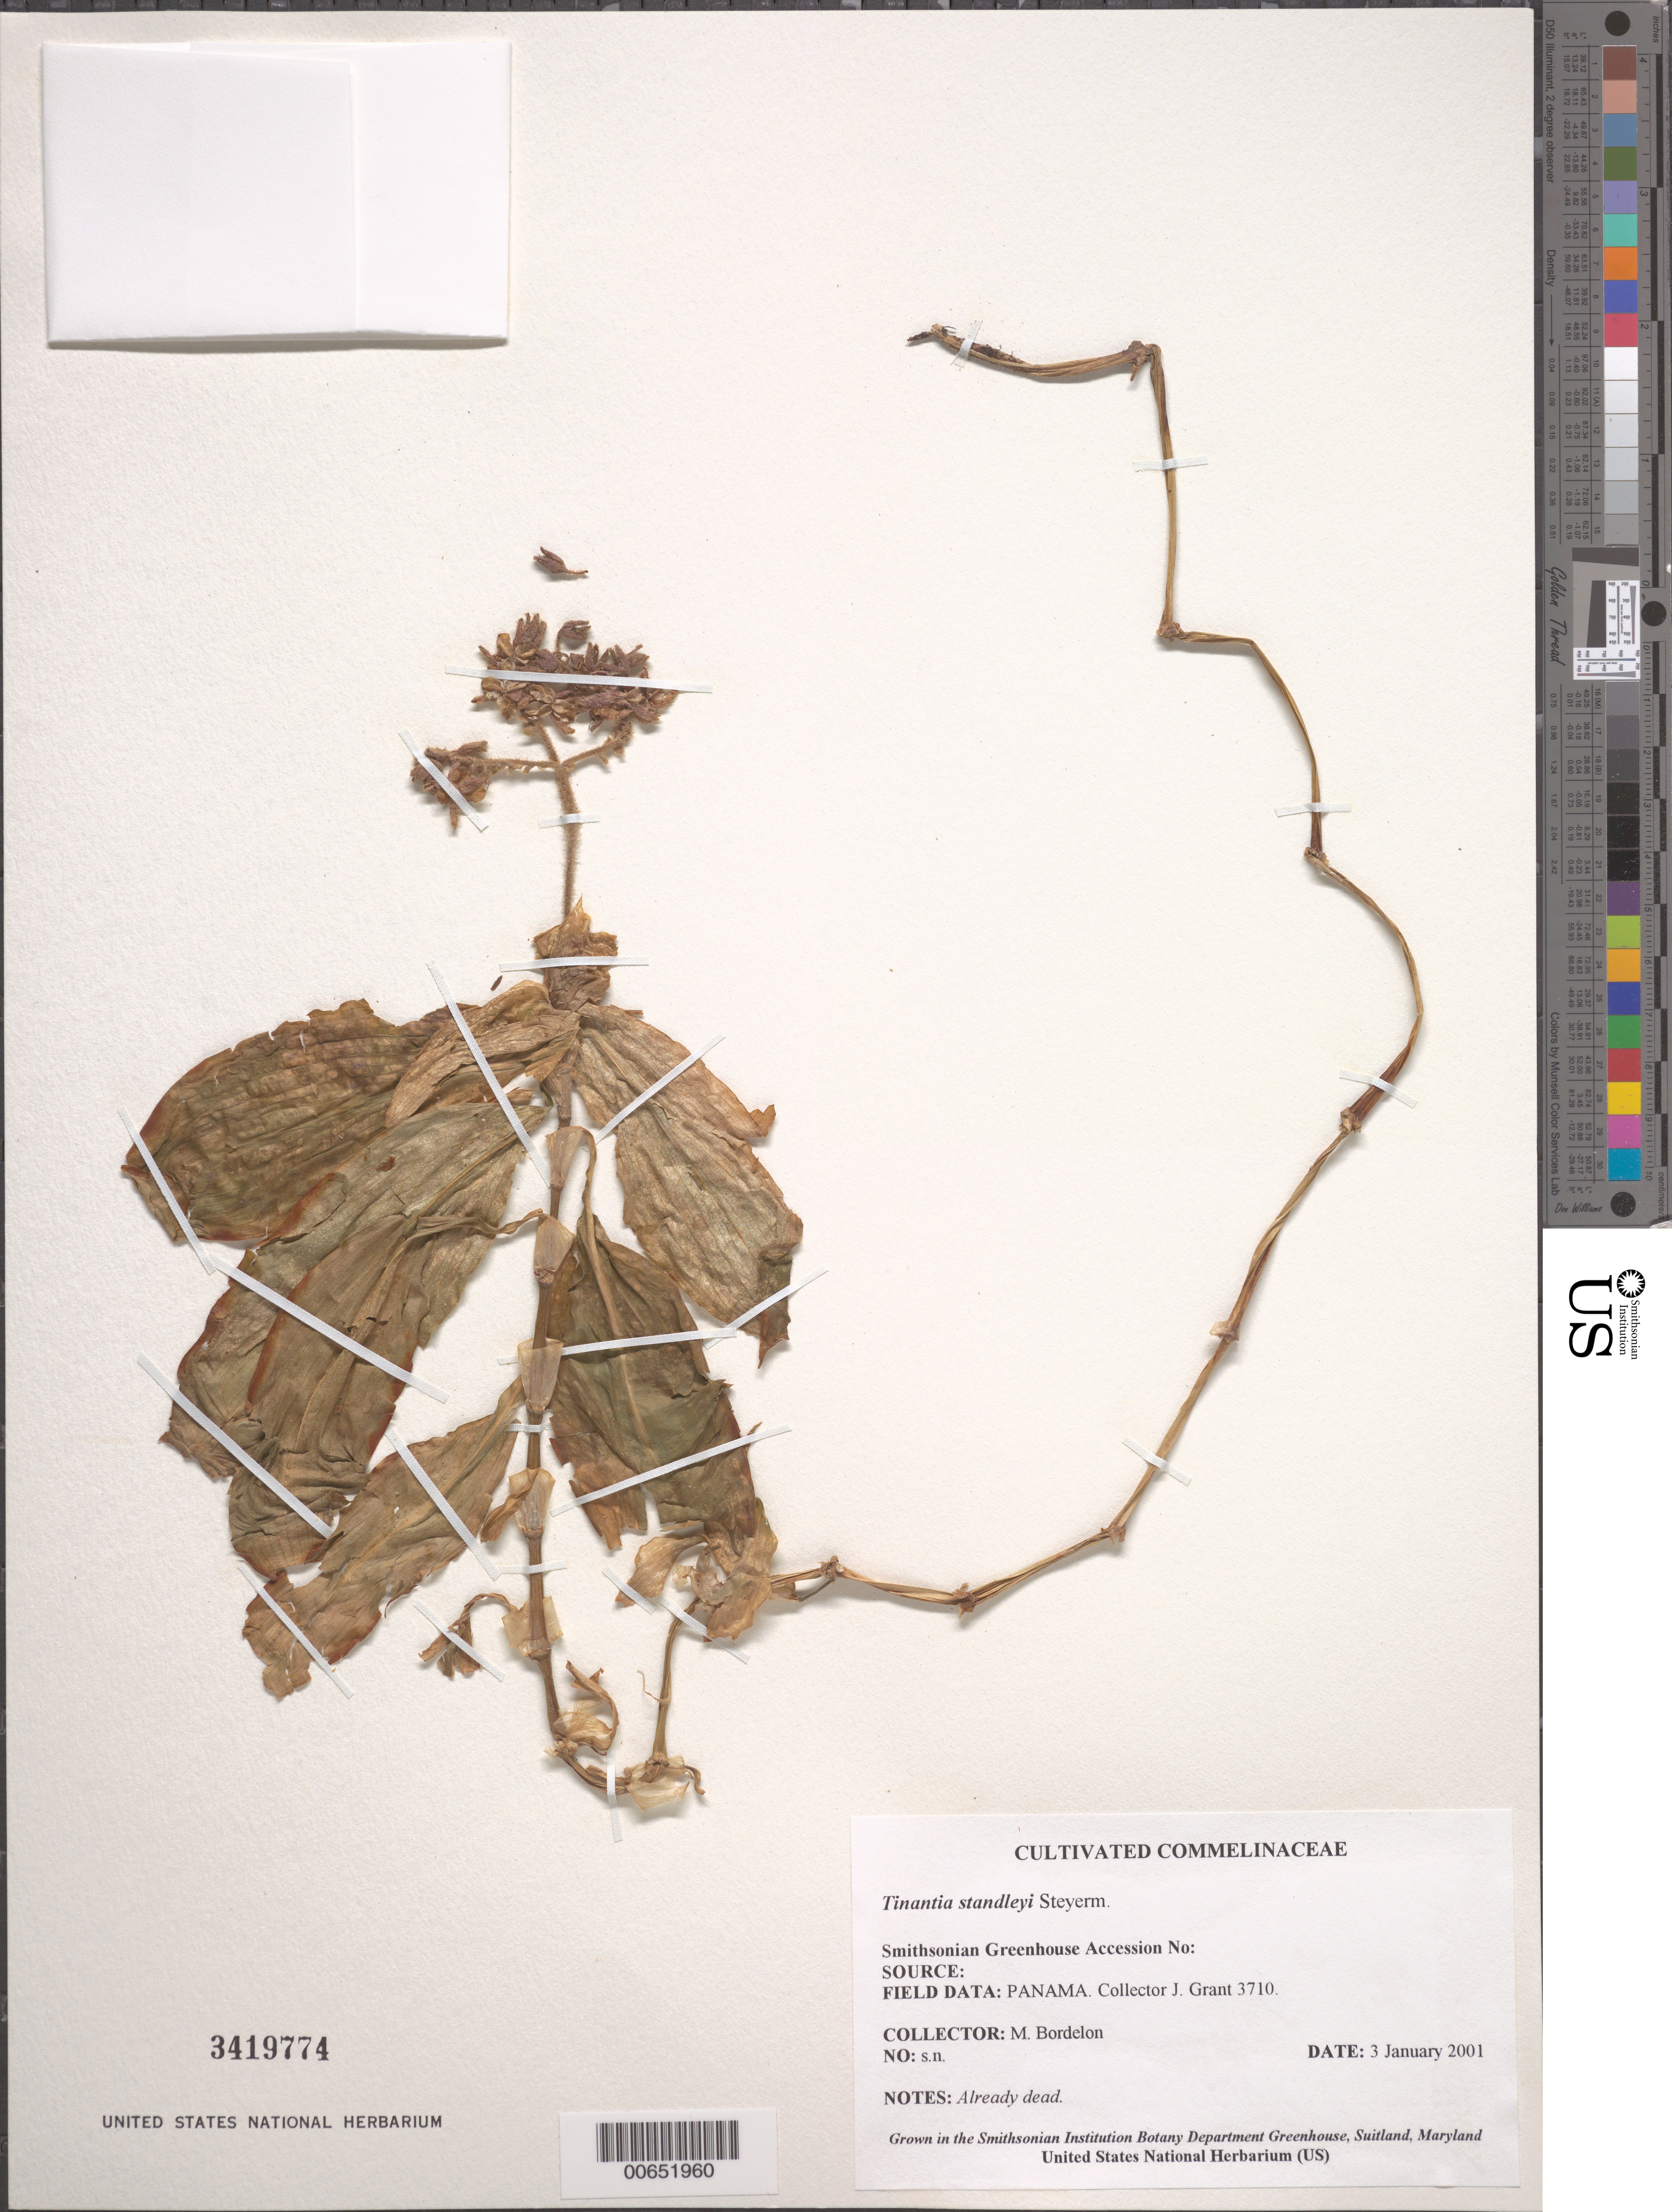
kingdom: Plantae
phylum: Tracheophyta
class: Liliopsida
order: Commelinales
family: Commelinaceae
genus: Tinantia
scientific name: Tinantia standleyi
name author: Steyerm.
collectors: M. Bordelon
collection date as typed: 03 01 2001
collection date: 2001-01-03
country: United States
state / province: Maryland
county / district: Prince George's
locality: Smithsonian greenhouse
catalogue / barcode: US 3419774